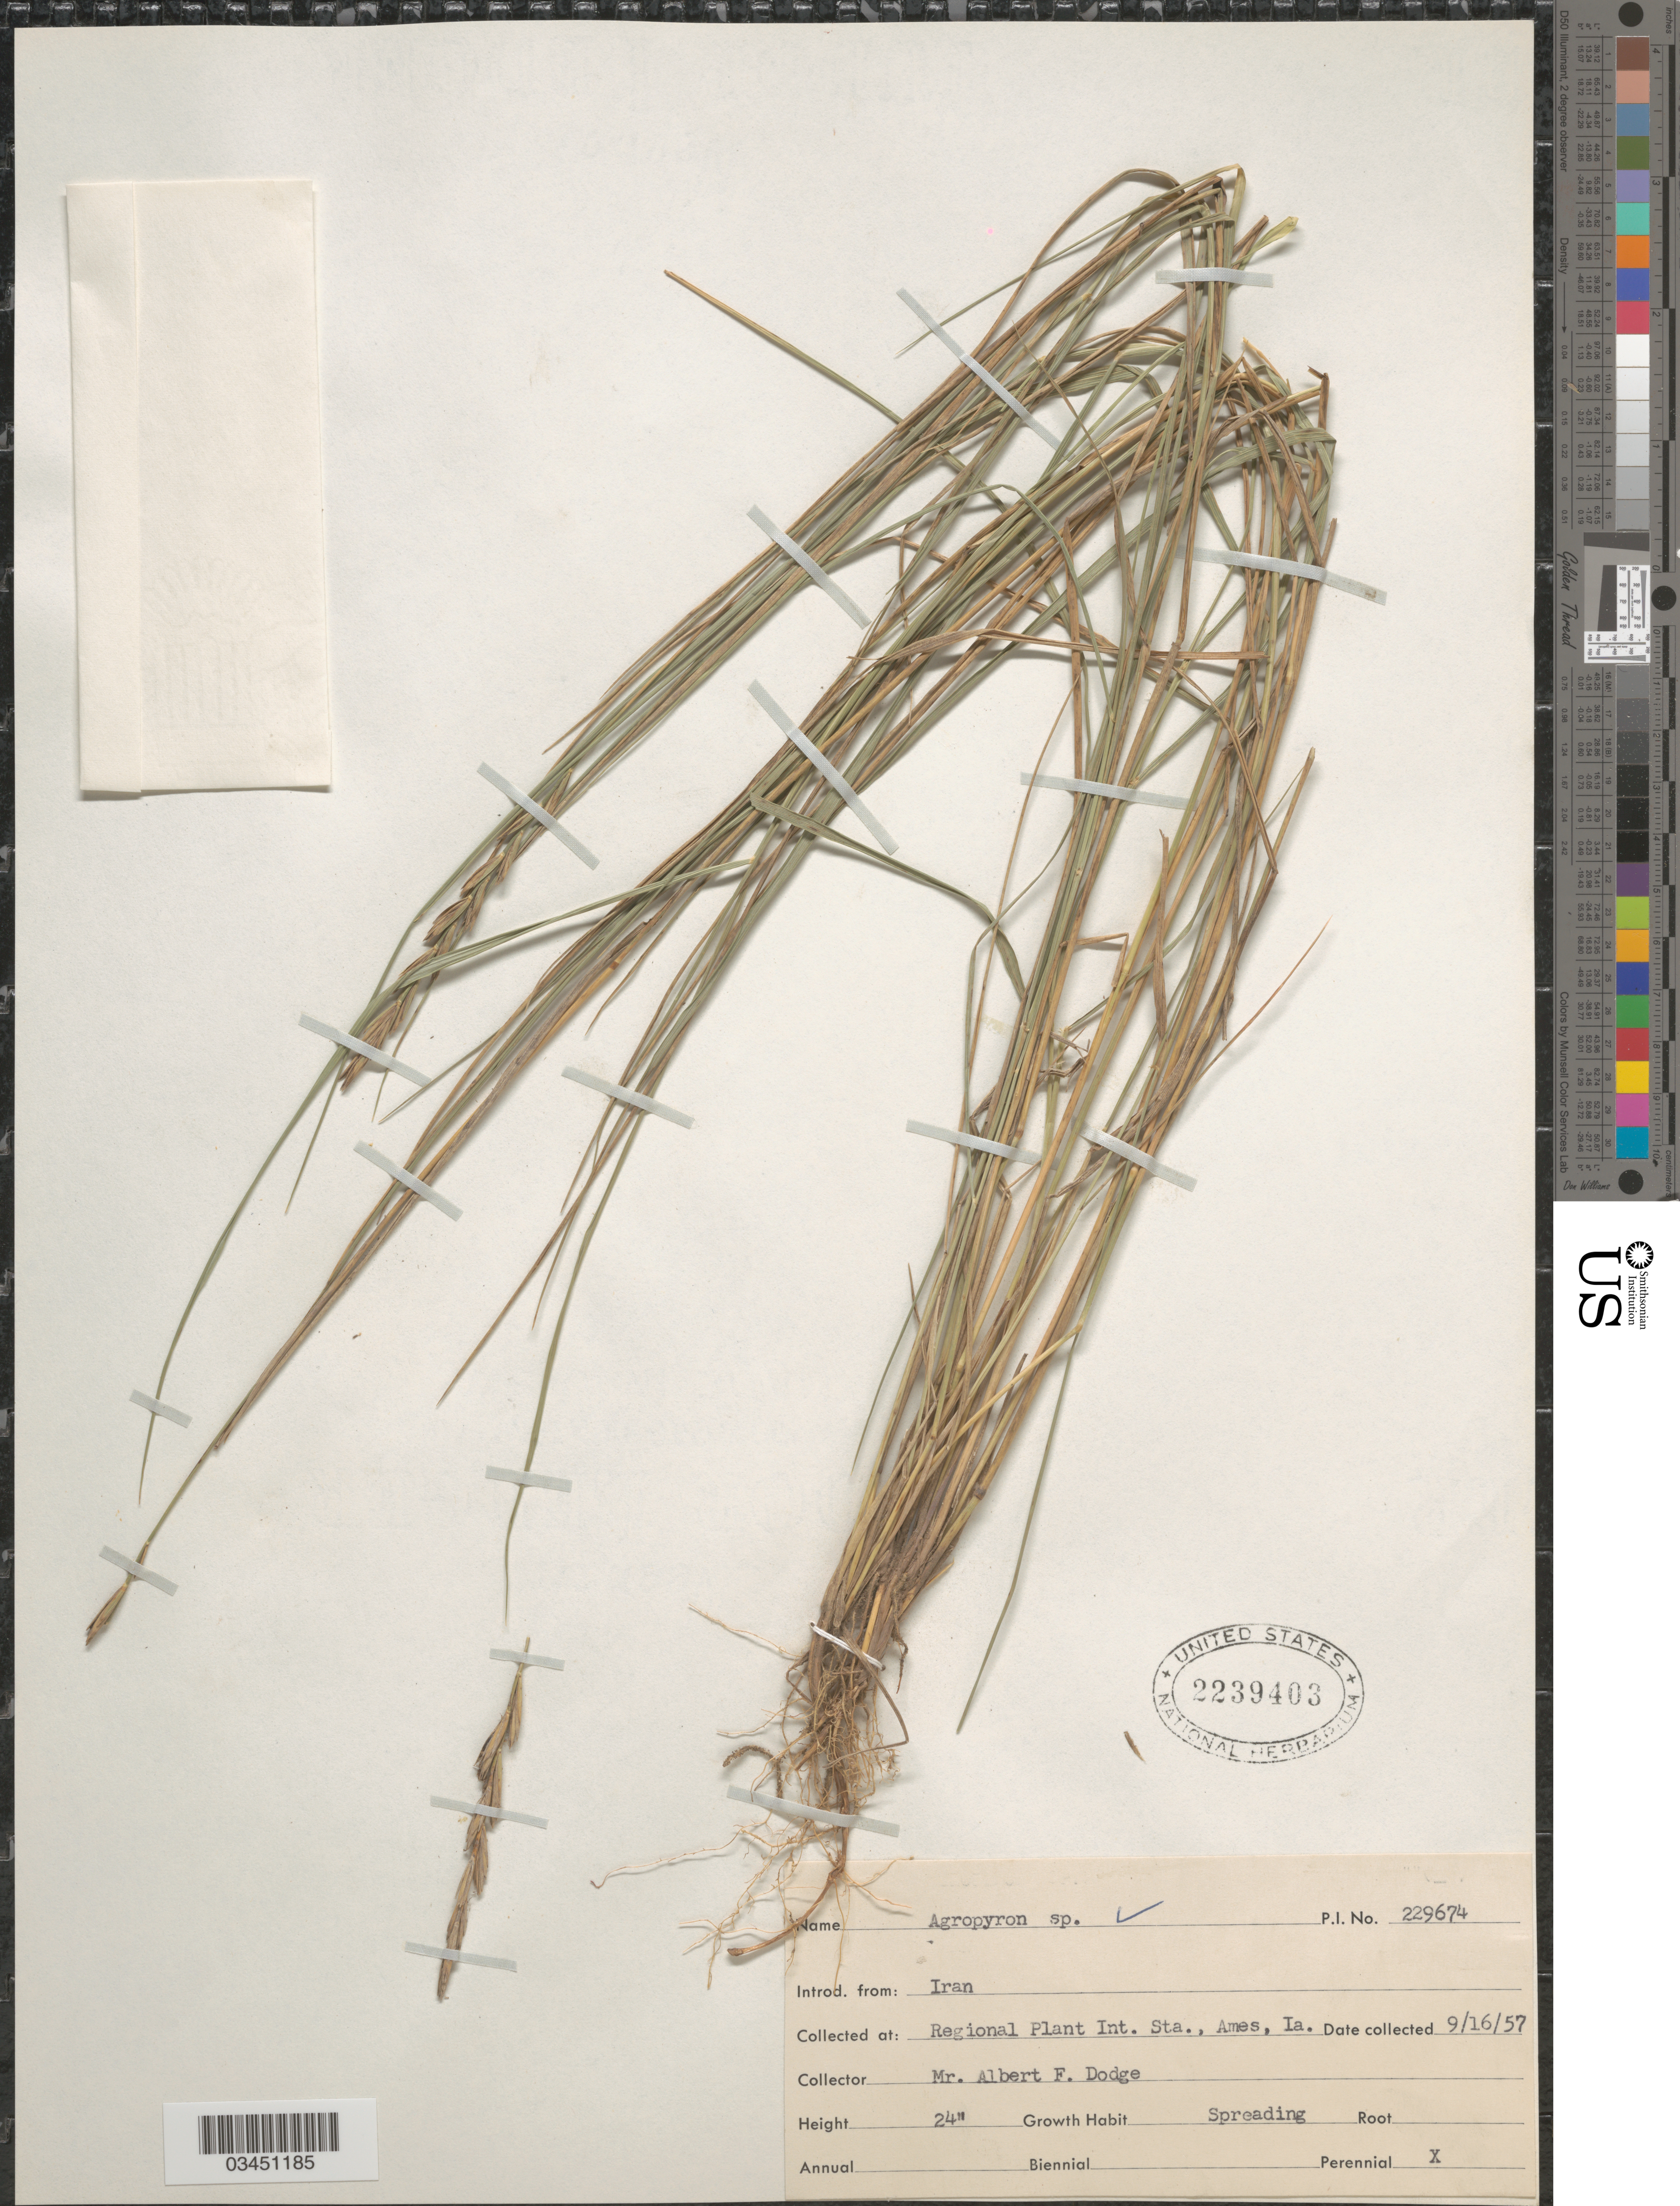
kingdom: Plantae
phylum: Tracheophyta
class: Liliopsida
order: Poales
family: Poaceae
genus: Elymus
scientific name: Elymus sp.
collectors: A. Dodge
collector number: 229674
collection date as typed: Transcribed d/m/y: 16/9/57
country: United States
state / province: Iowa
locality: Regional Plant Int. Sta., Ames.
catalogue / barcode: US 2239403